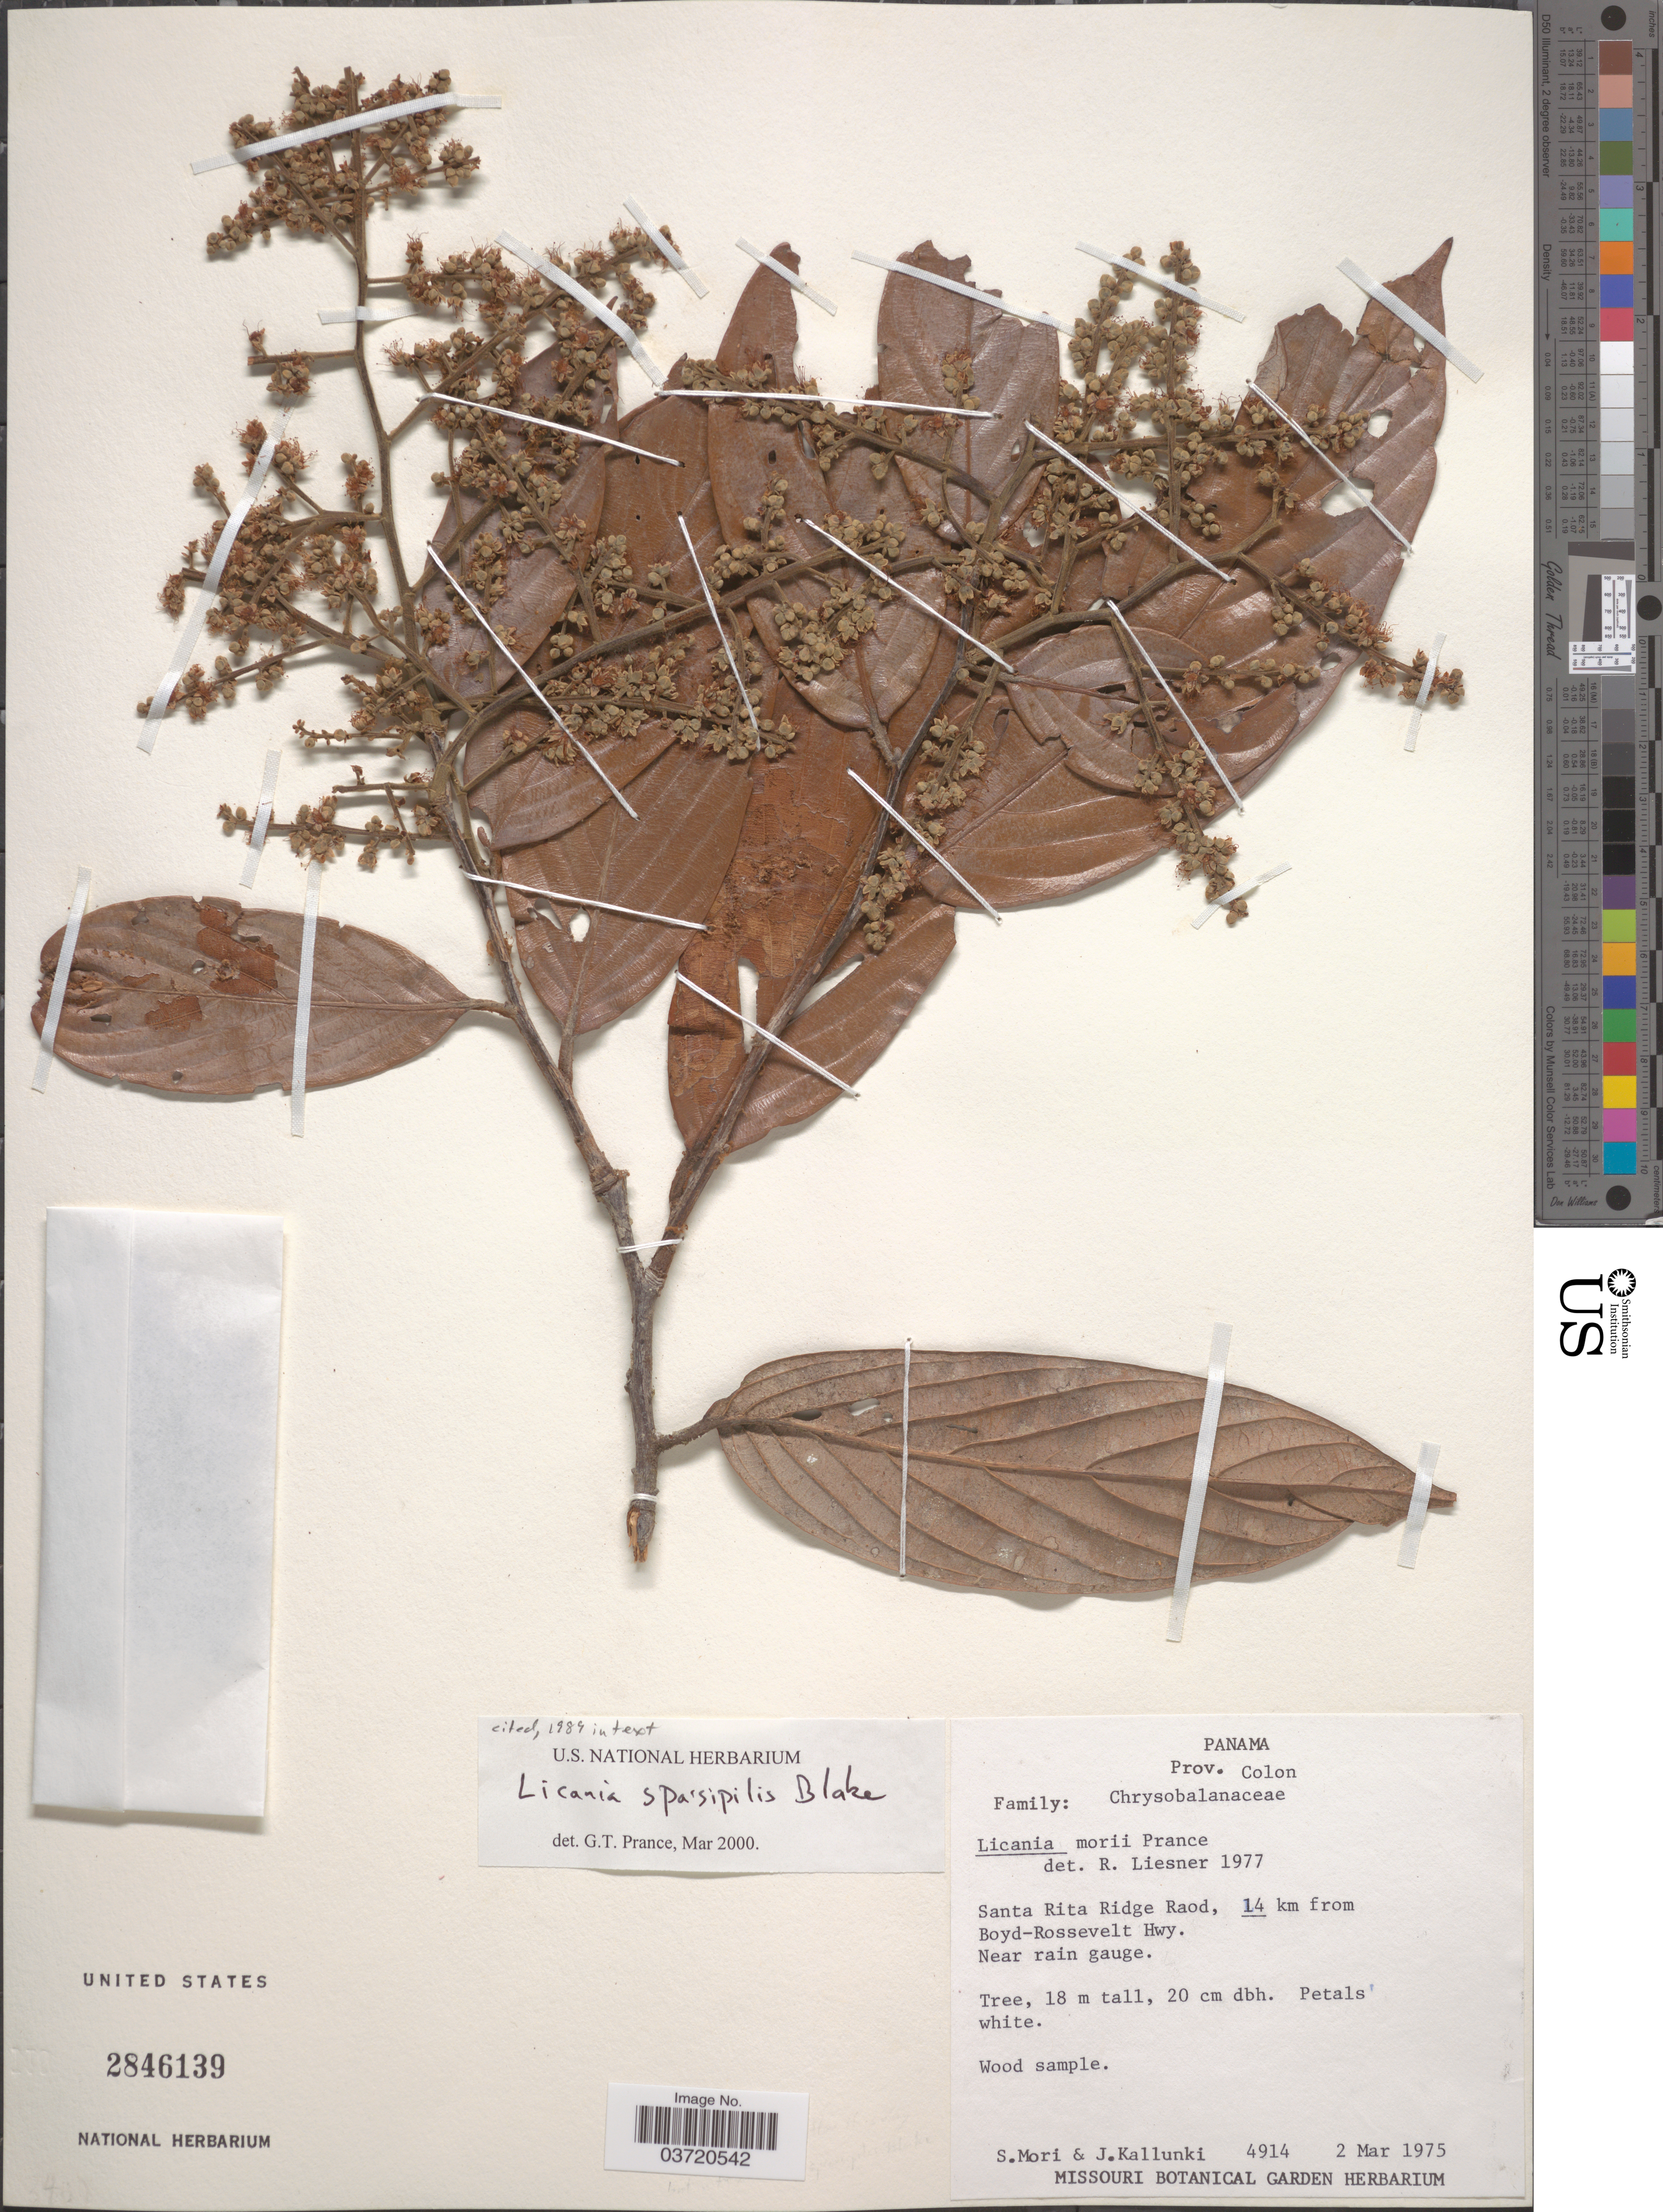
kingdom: Plantae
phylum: Tracheophyta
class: Magnoliopsida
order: Malpighiales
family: Chrysobalanaceae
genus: Leptobalanus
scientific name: Leptobalanus sparsipilis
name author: (S.F. Blake) Sothers & Prance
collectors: S. Mori & J. Kallunki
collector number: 4914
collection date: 1975-03-02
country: Panama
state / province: Colón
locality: Santa Rita Ridge road, 14 km from Boyd-Rossevelt Hwy. Near rain gauge.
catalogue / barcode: US 2846139